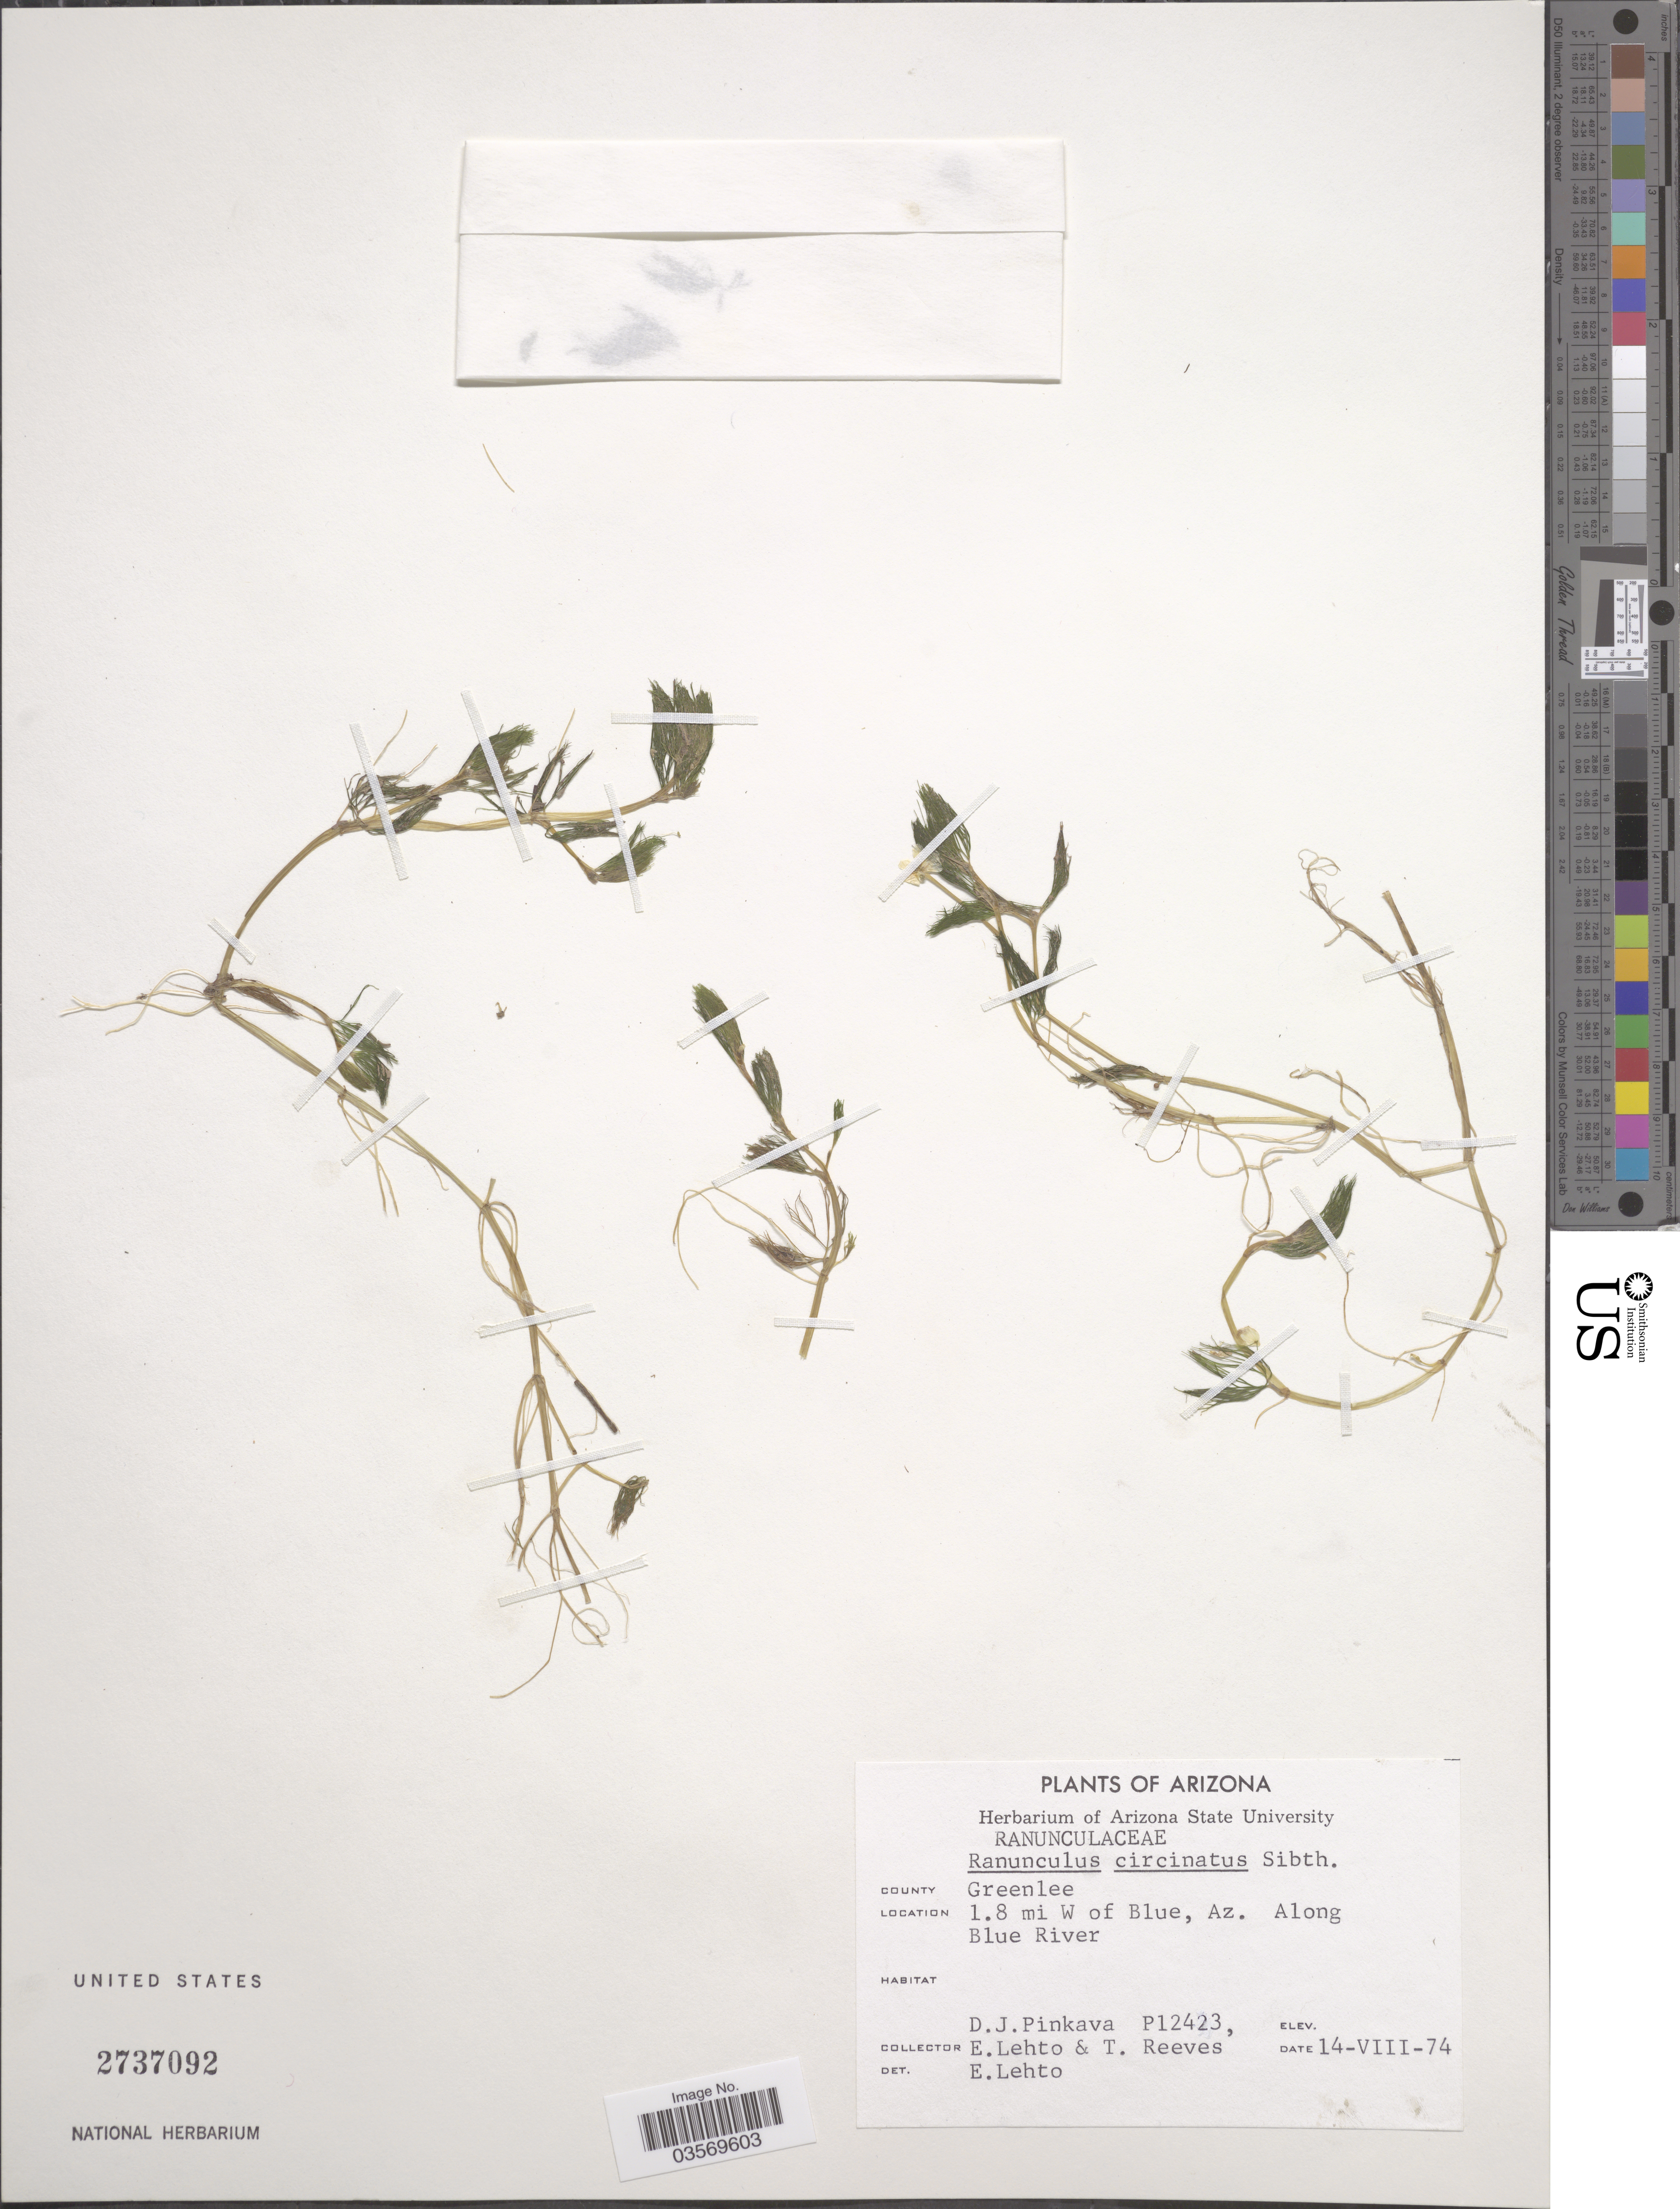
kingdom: Plantae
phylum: Tracheophyta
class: Magnoliopsida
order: Ranunculales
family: Ranunculaceae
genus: Ranunculus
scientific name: Ranunculus trichophyllus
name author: Chaix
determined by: Strong, Mark T., (BOT), Smithsonian Institution - National Museum of Natural History (UNITED STATES)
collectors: D. J. Pinkava, E. Lehto & T. Reeves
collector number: P12423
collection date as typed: Transcribed d/m/y: 14/8/74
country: United States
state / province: Arizona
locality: County Greenlee. 1.8 mi W of Blue, Az. Along Blue River.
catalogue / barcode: US 2737092